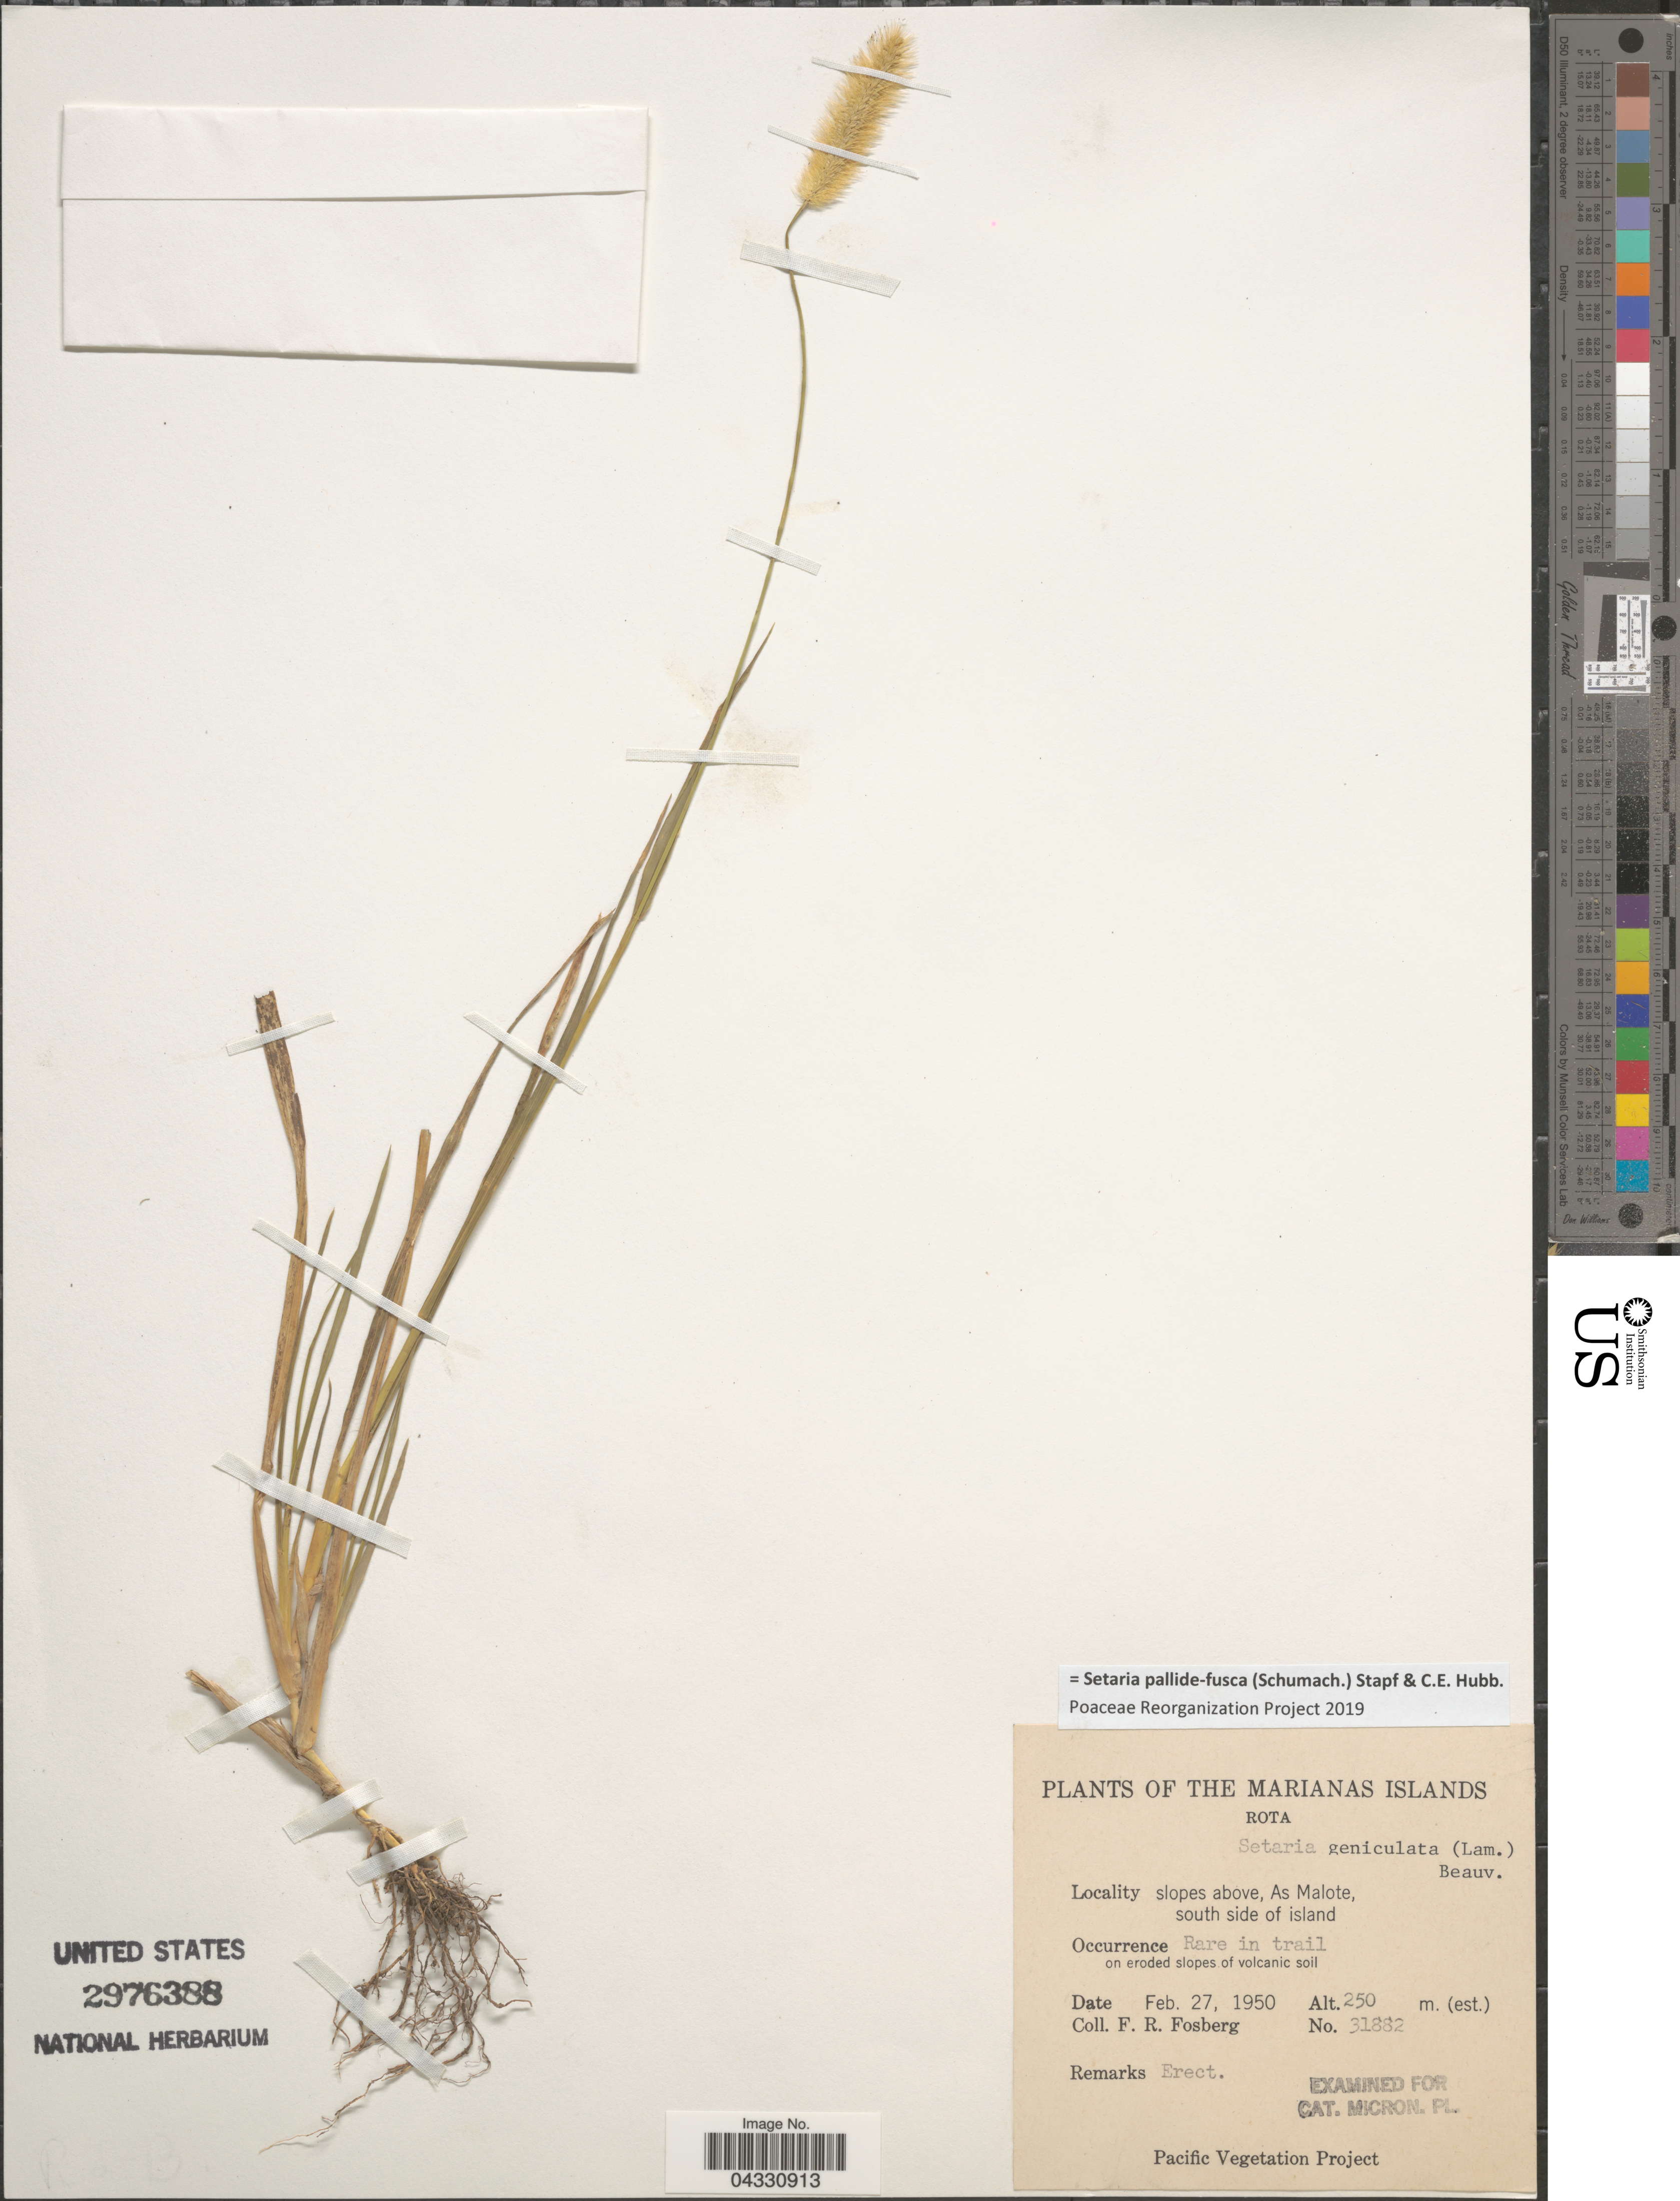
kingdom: Plantae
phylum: Tracheophyta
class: Liliopsida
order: Poales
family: Poaceae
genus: Setaria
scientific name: Setaria pallide-fusca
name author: (Schumach.) Stapf & C.E. Hubb.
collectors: F. R. Fosberg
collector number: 31882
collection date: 1950-02-27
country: Northern Mariana Islands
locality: The Marianas Islands. Rota. Slopes above, As Malote, south side of island.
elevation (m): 250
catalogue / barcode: US 2976388